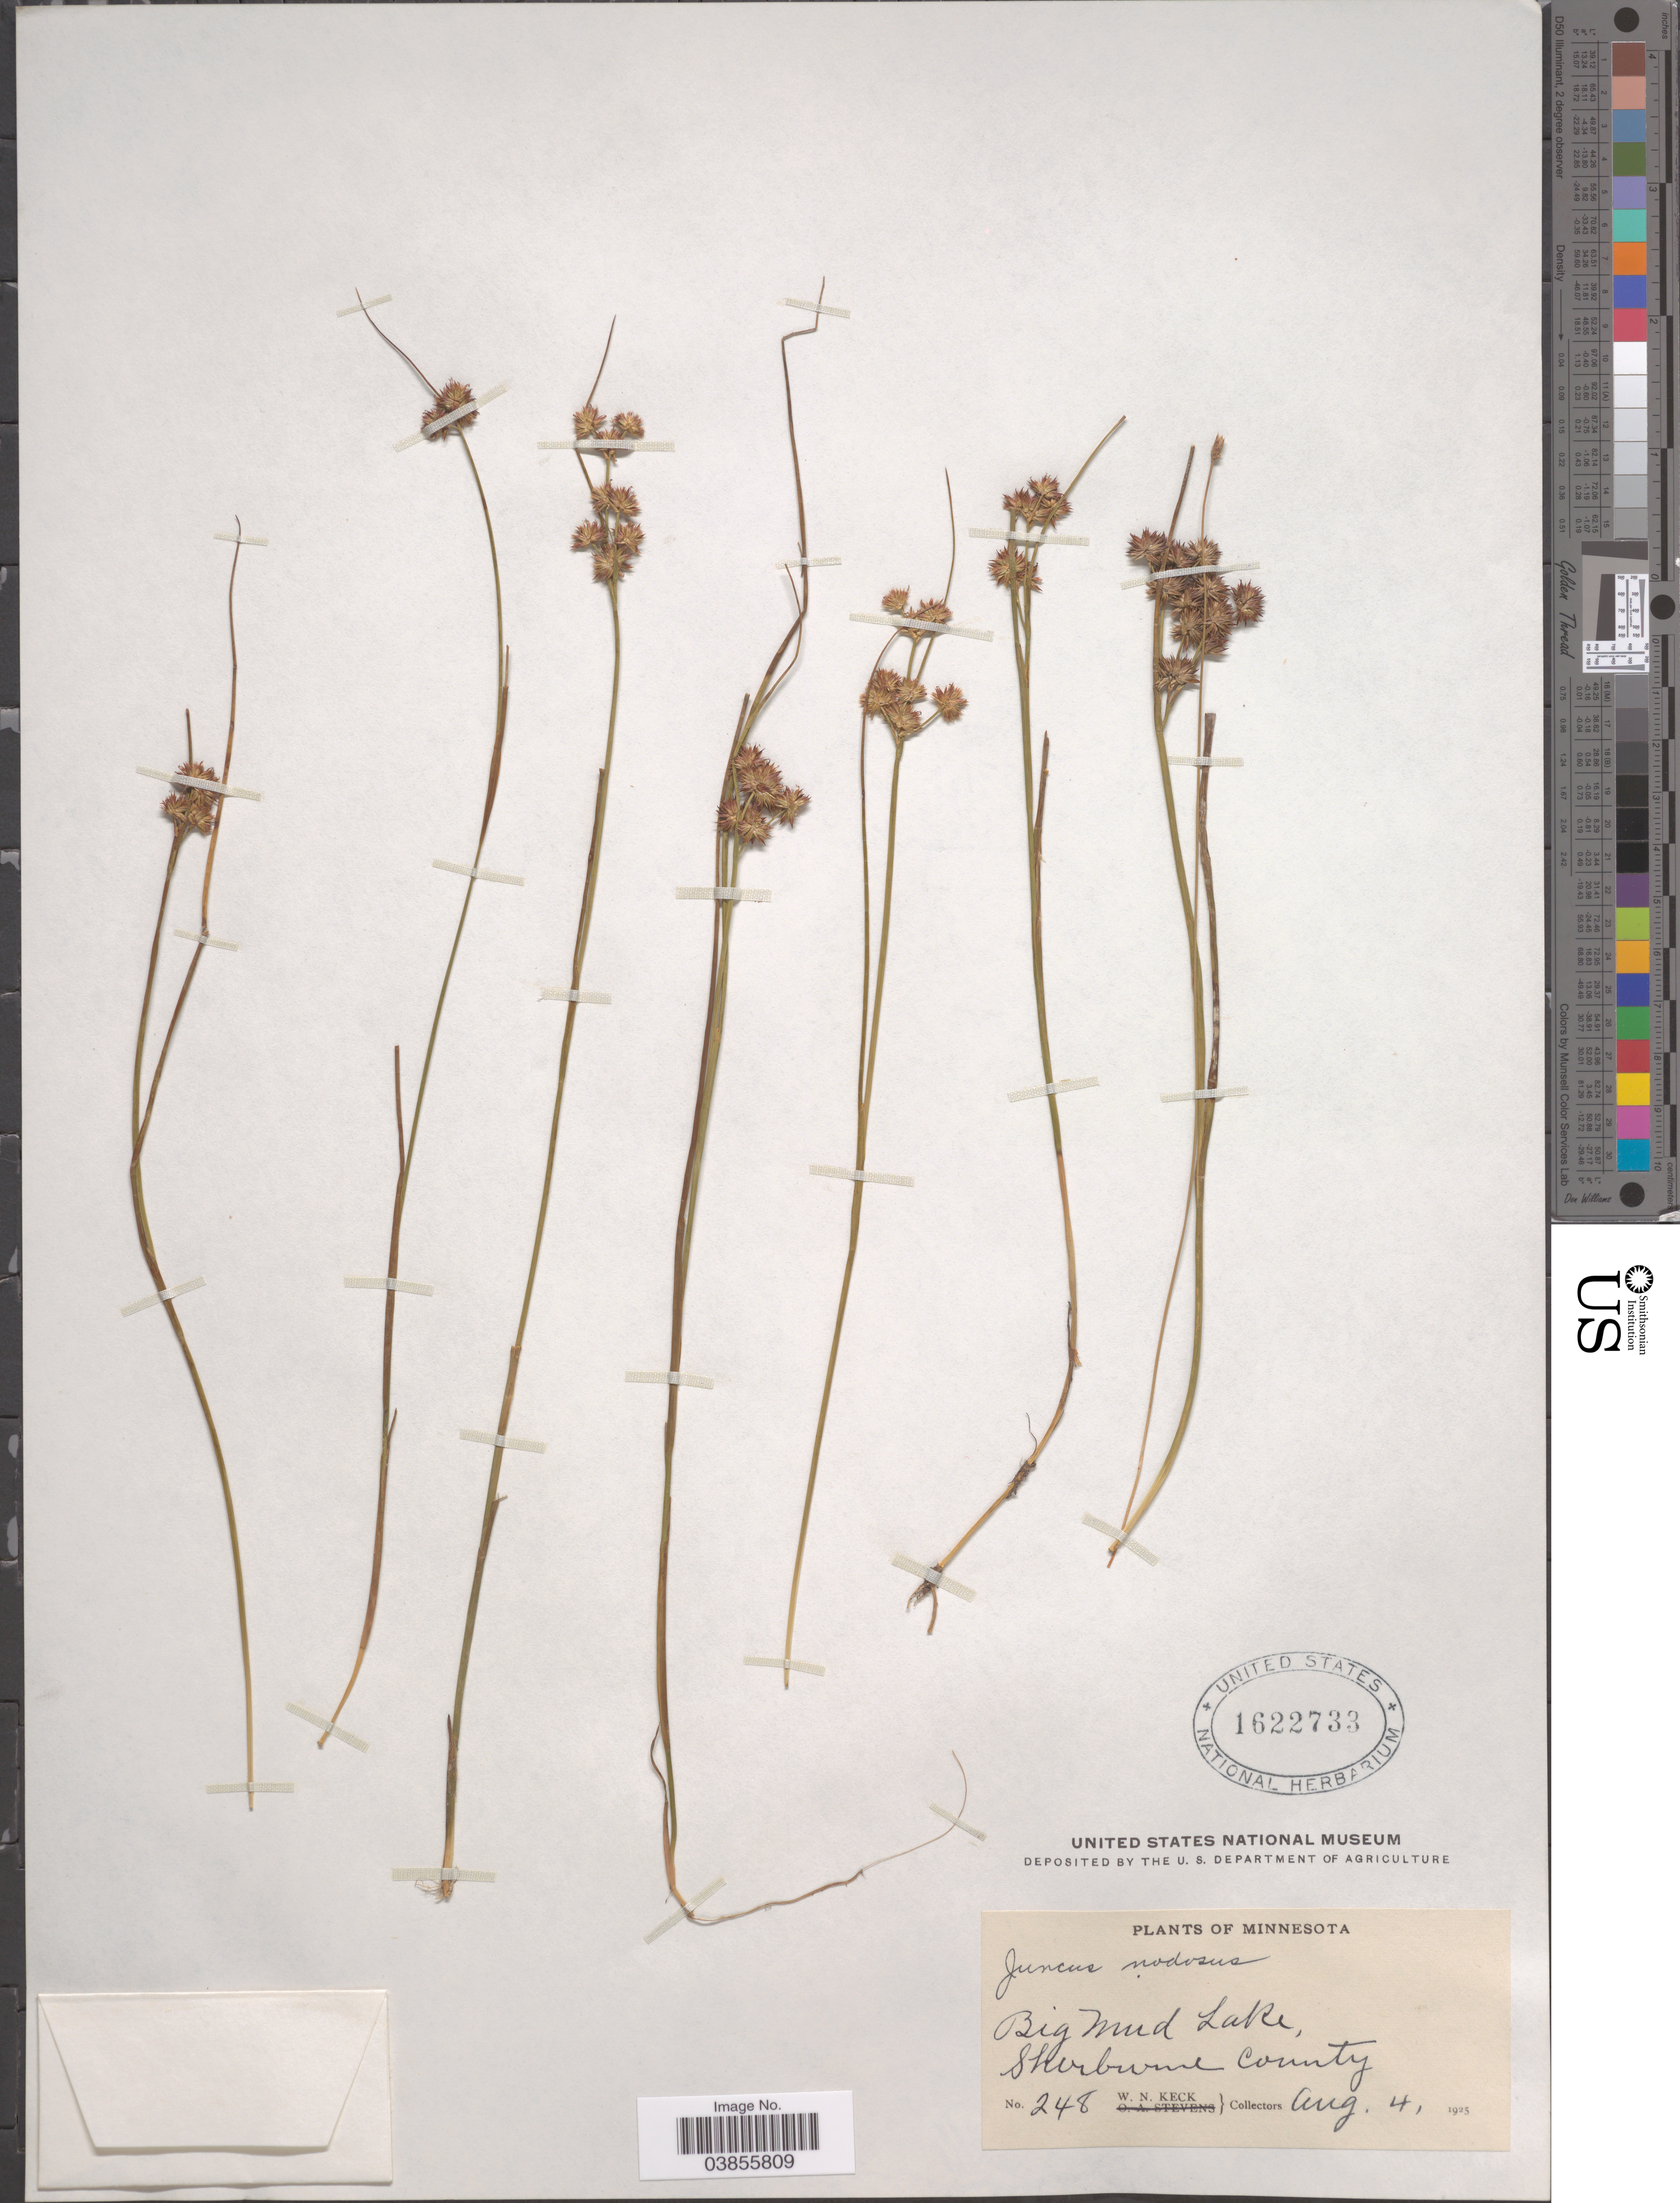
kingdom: Plantae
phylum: Tracheophyta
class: Liliopsida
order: Poales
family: Juncaceae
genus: Juncus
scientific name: Juncus nodosus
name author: L.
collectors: W. Keck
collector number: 248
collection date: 1925-08-04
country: United States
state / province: Minnesota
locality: Big Mud Lake, Sherburne County.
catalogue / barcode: US 1622733